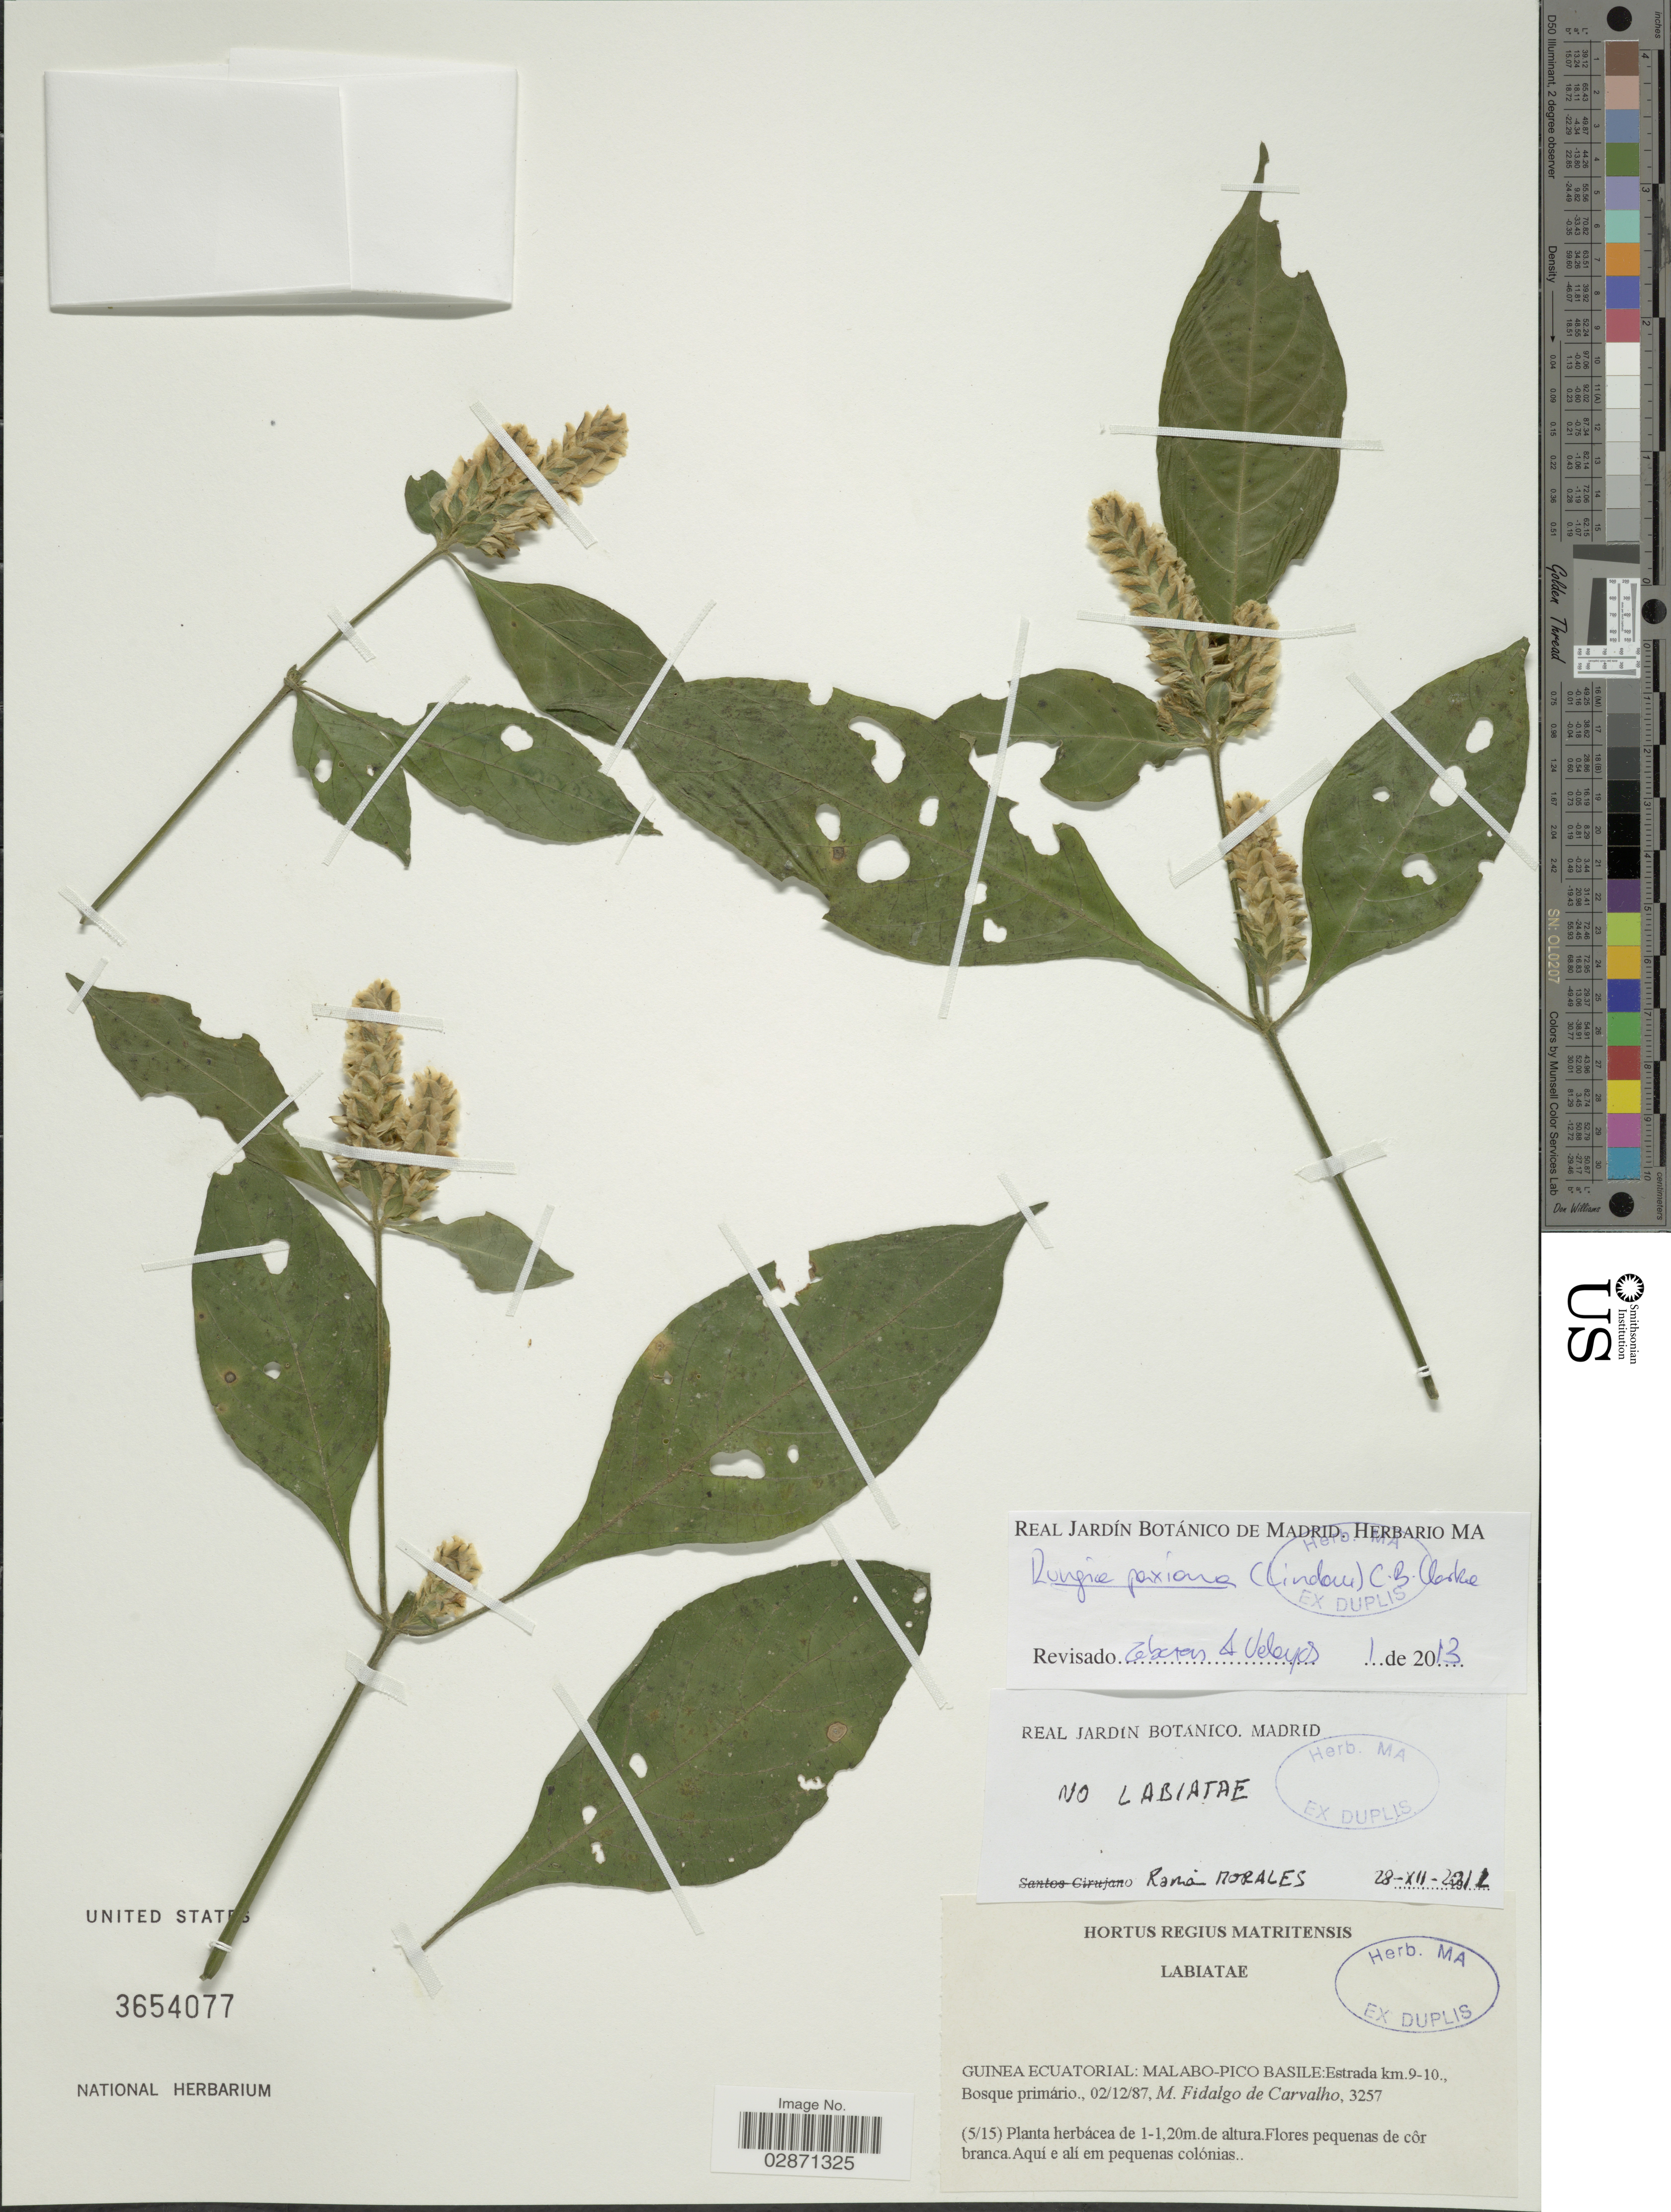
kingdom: Plantae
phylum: Tracheophyta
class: Magnoliopsida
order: Lamiales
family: Acanthaceae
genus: Rungia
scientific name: Rungia paxiana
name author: (Lindau) C.B. Clarke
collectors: M. Fidalgo de Carvalho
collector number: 3257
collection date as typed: Transcribed d/m/y: 2/12/87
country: Equatorial Guinea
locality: Malabo-Pico Basile: Estrada km. 9-10.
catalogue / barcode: US 3654077